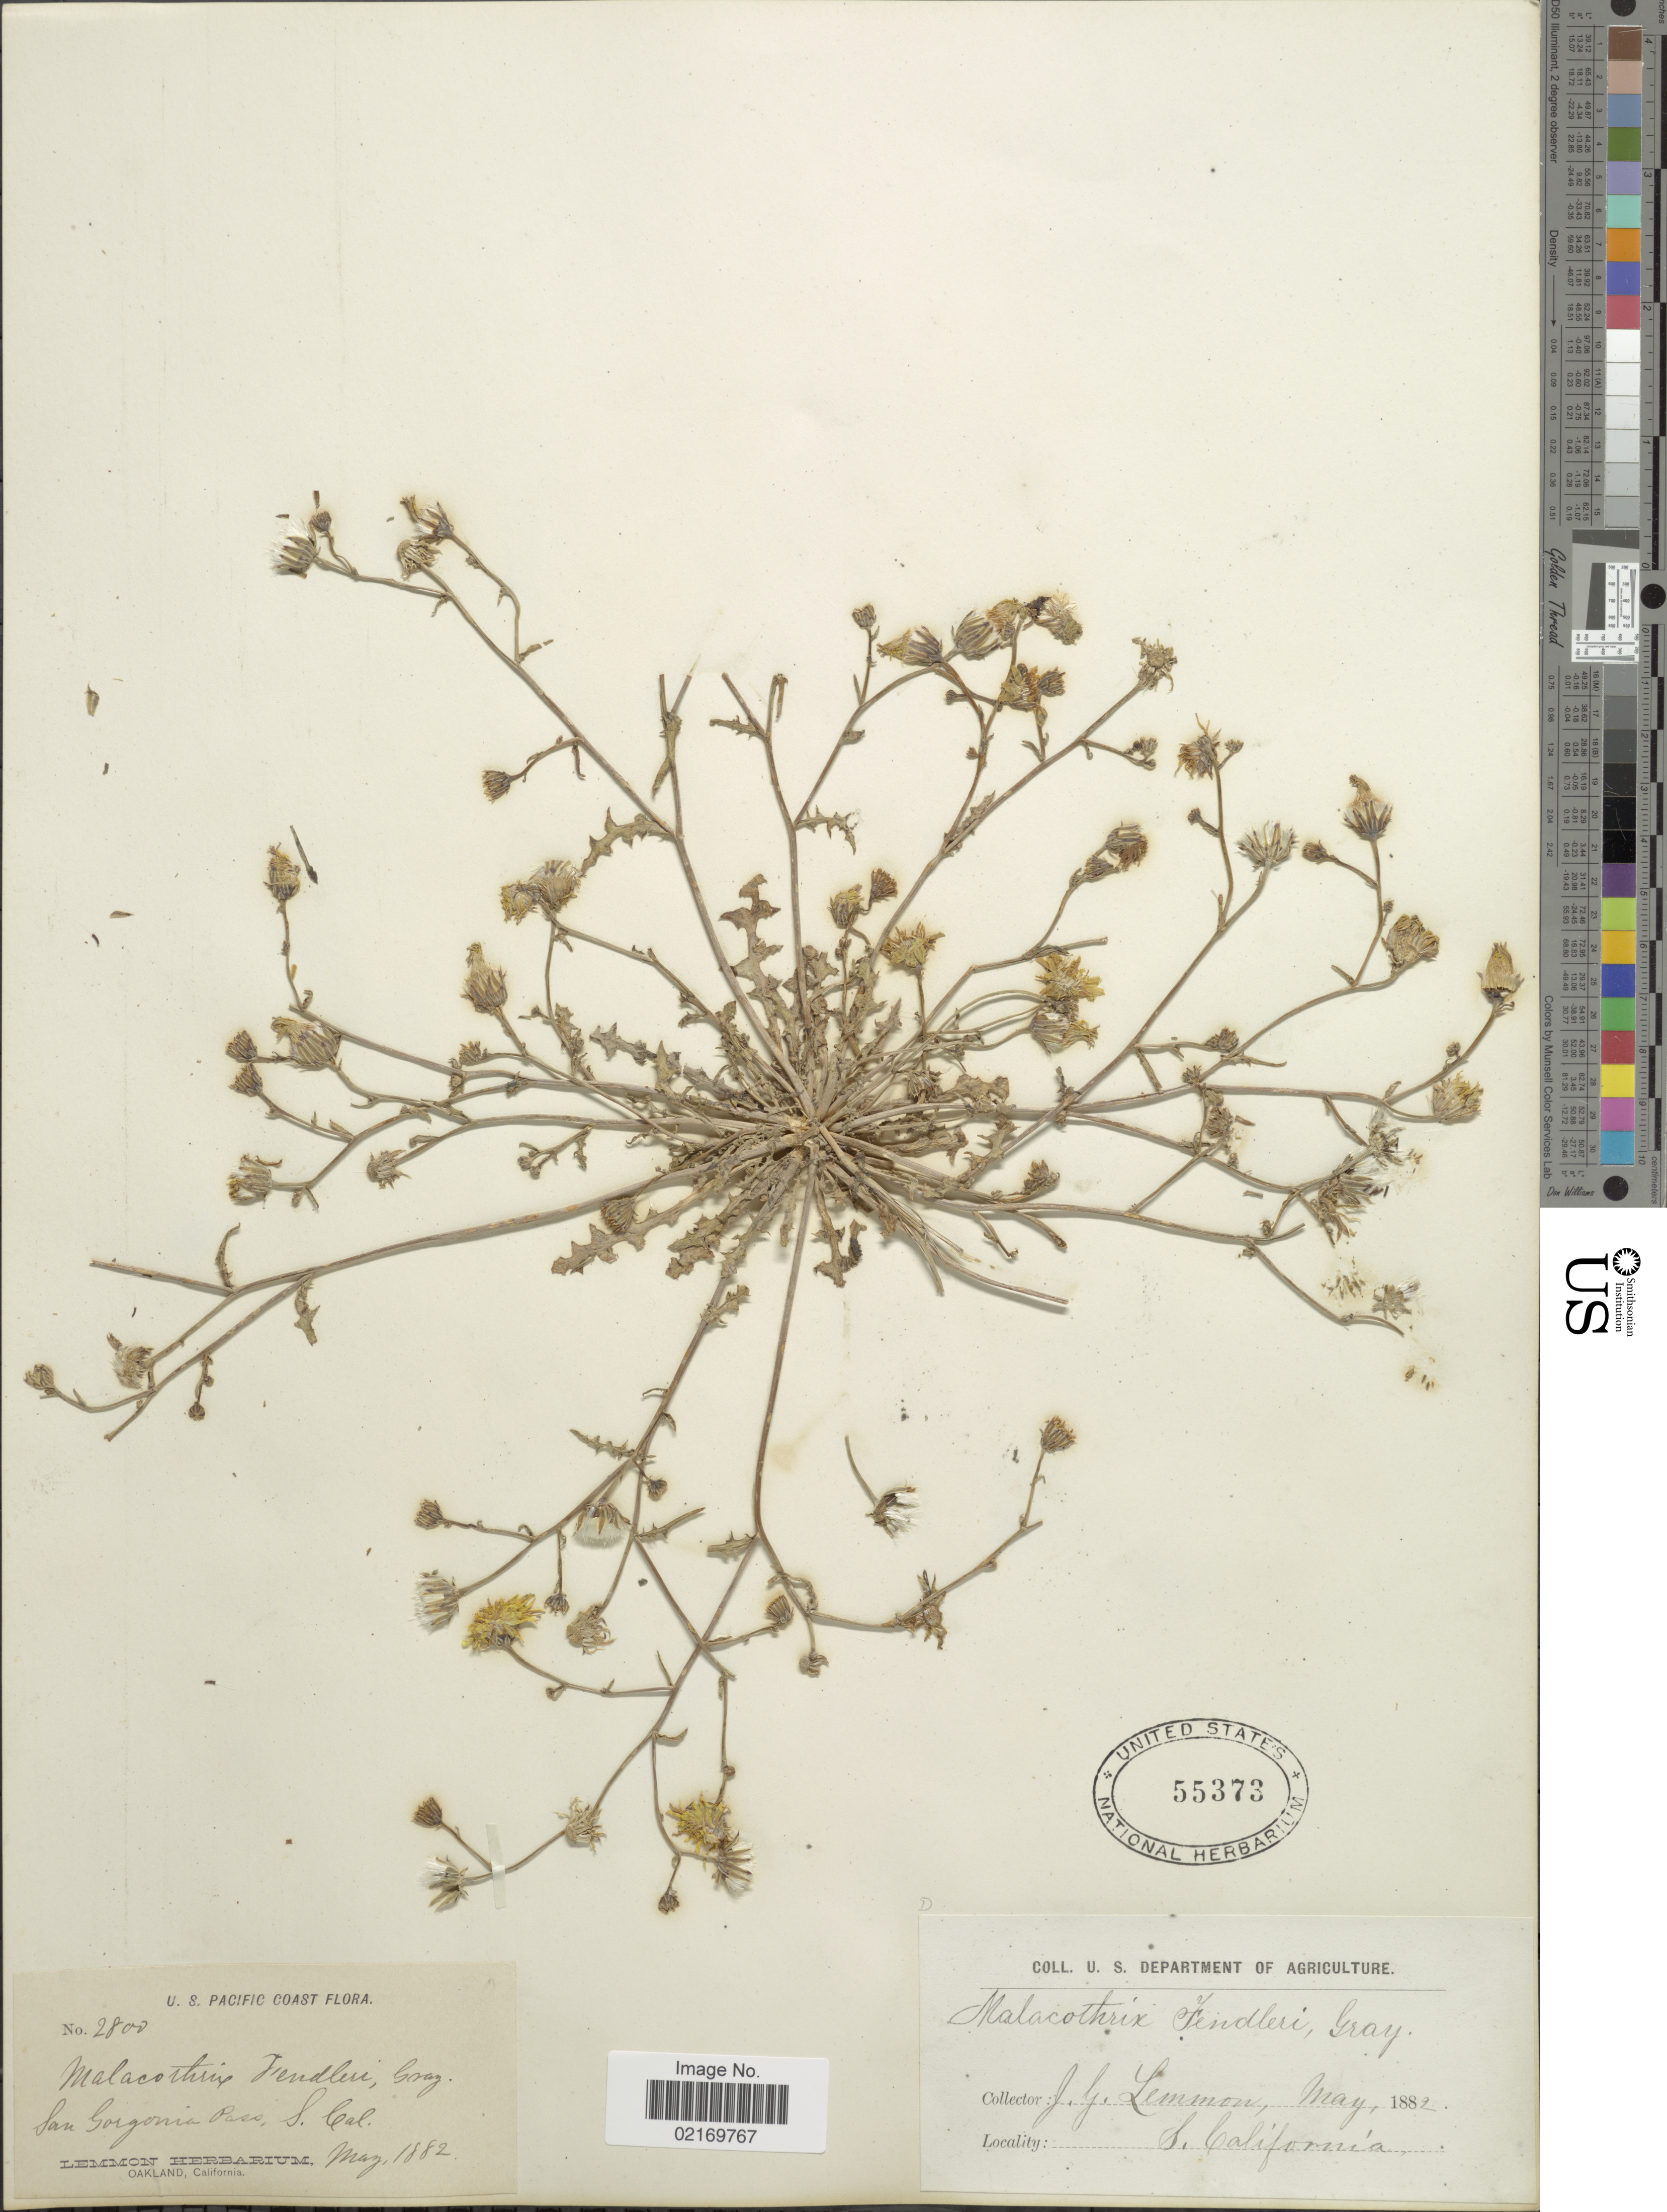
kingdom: Plantae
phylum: Tracheophyta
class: Magnoliopsida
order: Asterales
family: Asteraceae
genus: Malacothrix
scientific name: Malacothrix fendleri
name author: A. Gray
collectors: J. Lemmon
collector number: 2800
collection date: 1882-05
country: United States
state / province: California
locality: U. S. Pacific Coast, Sam Gorgonia Pass, S. California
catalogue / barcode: US 55373